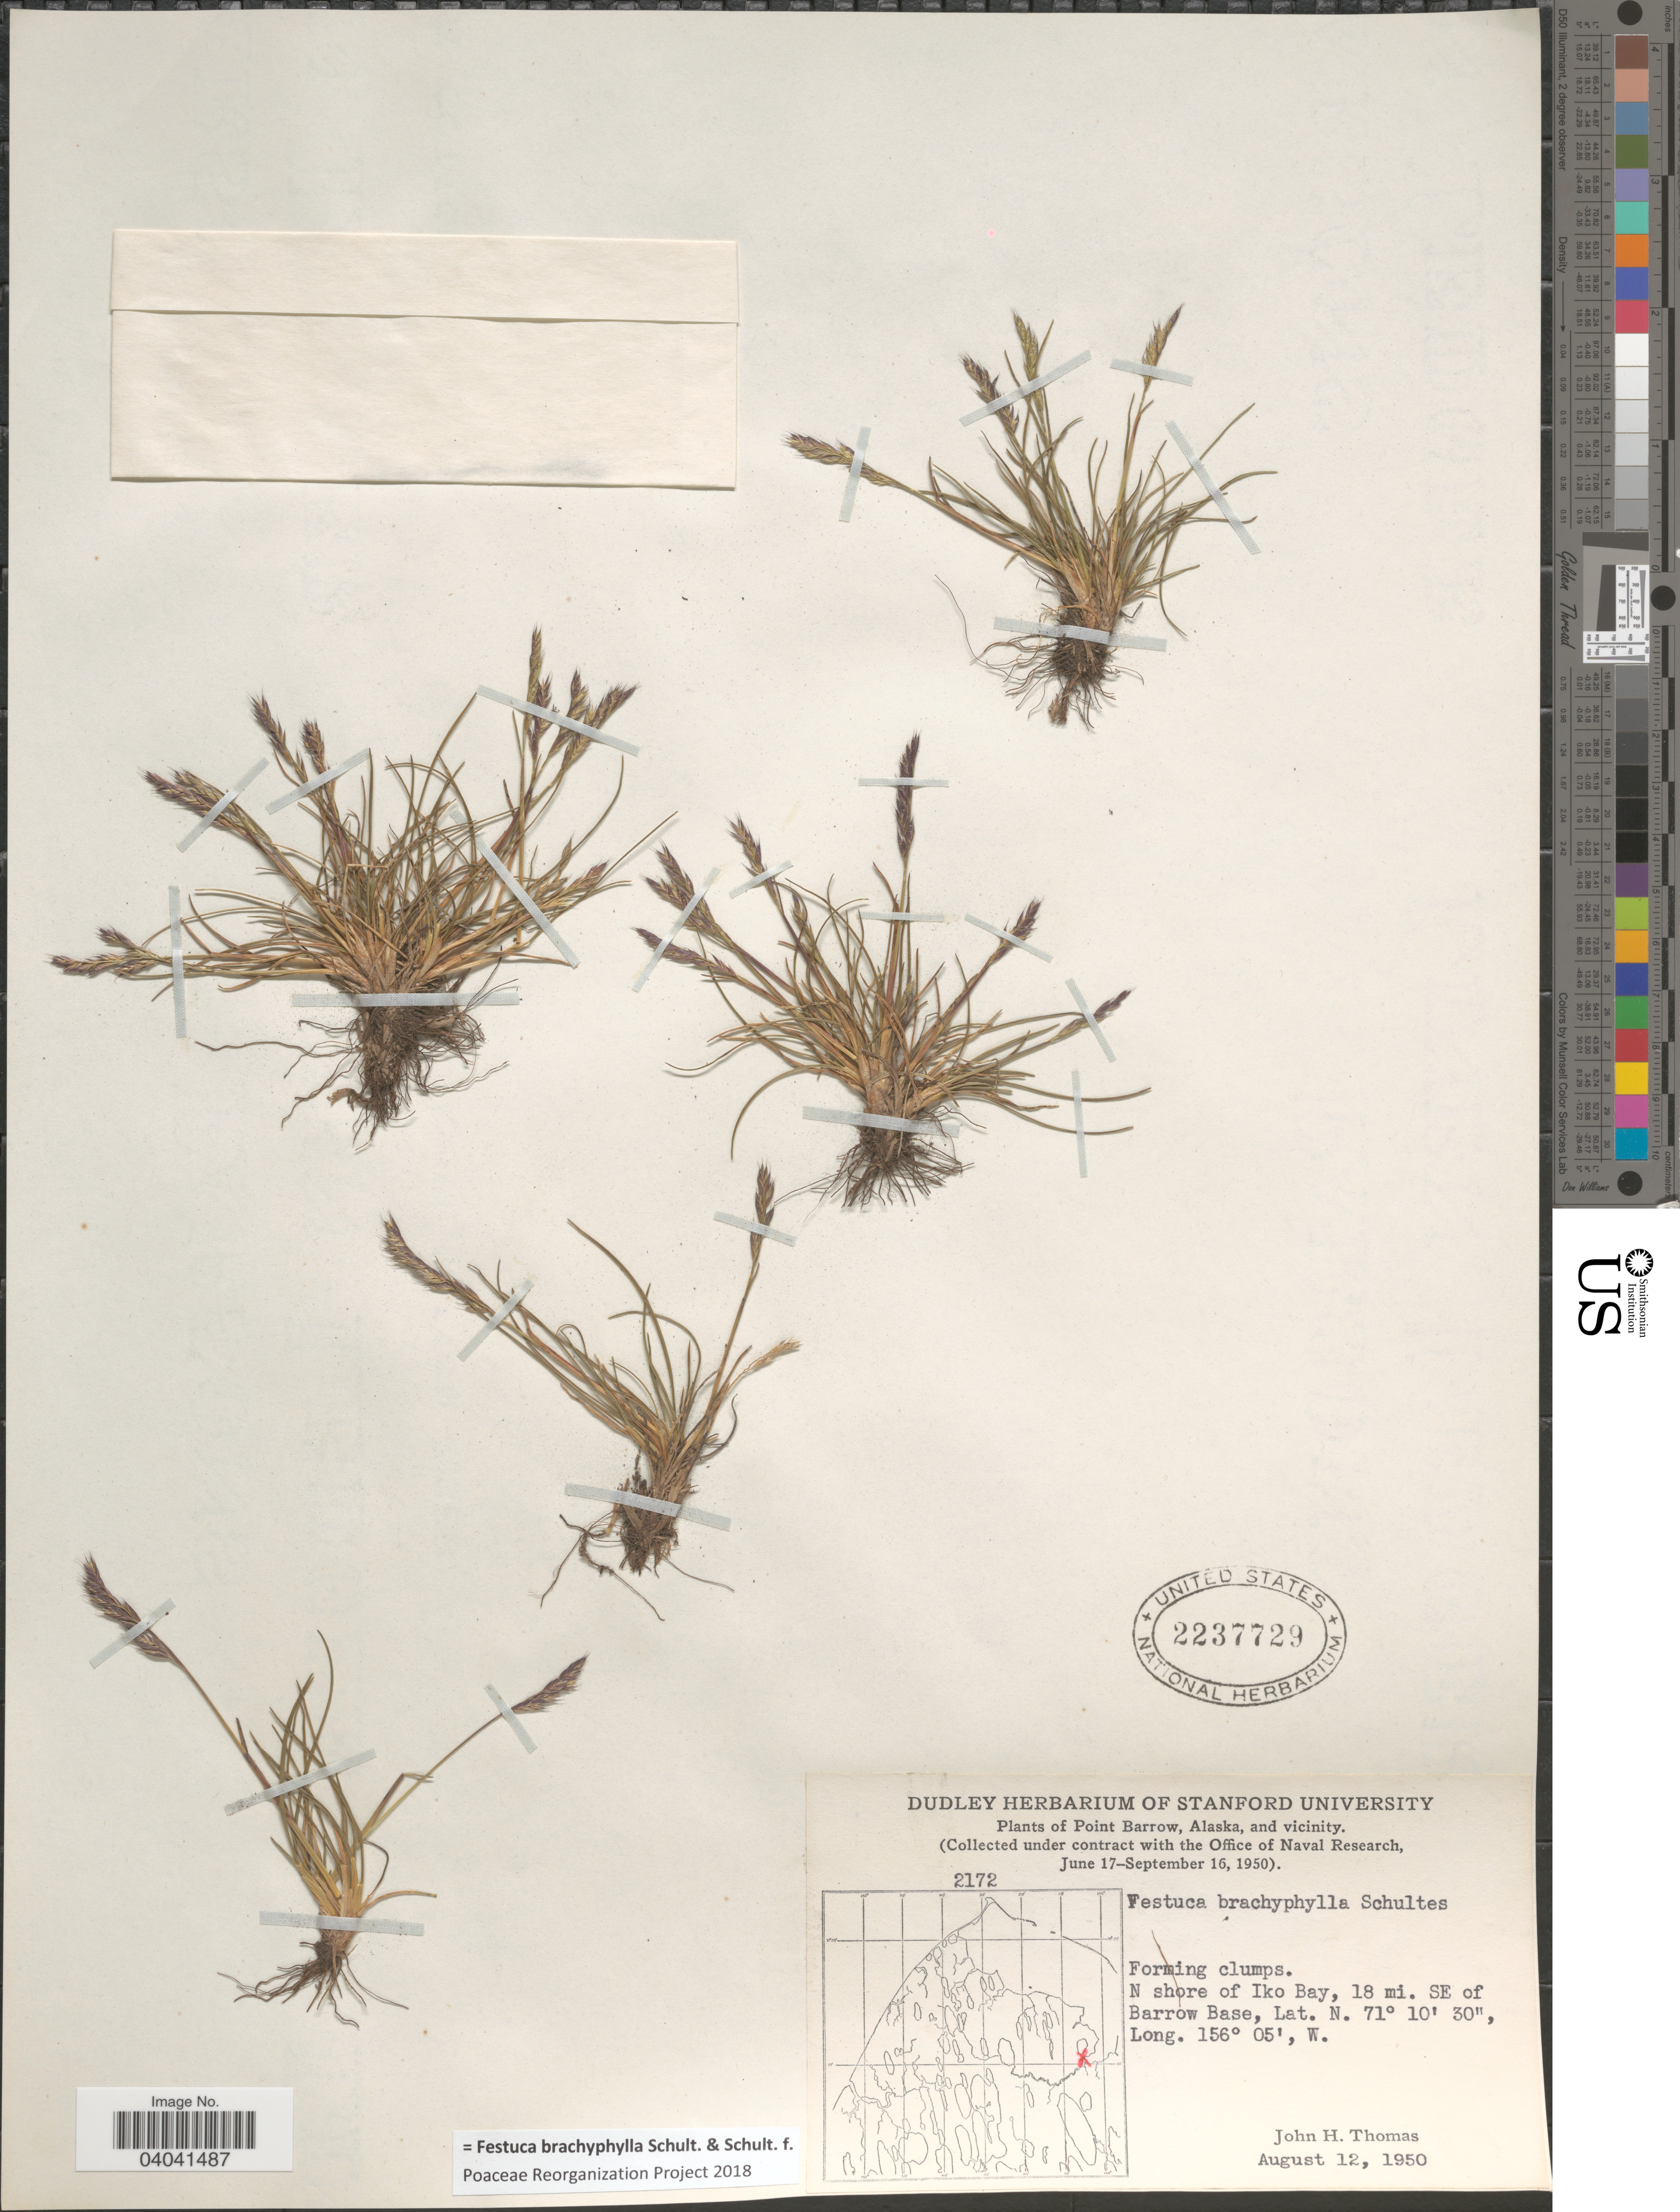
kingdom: Plantae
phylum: Tracheophyta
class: Liliopsida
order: Poales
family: Poaceae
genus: Festuca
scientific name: Festuca brachyphylla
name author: Schult. & Schult. f.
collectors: J. H. Thomas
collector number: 2172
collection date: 1950-08-12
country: United States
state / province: Alaska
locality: Point Barrow and vicinity. N shore of Iko Bay, 18 mi. SE of Barrow Base.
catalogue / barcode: US 2237729